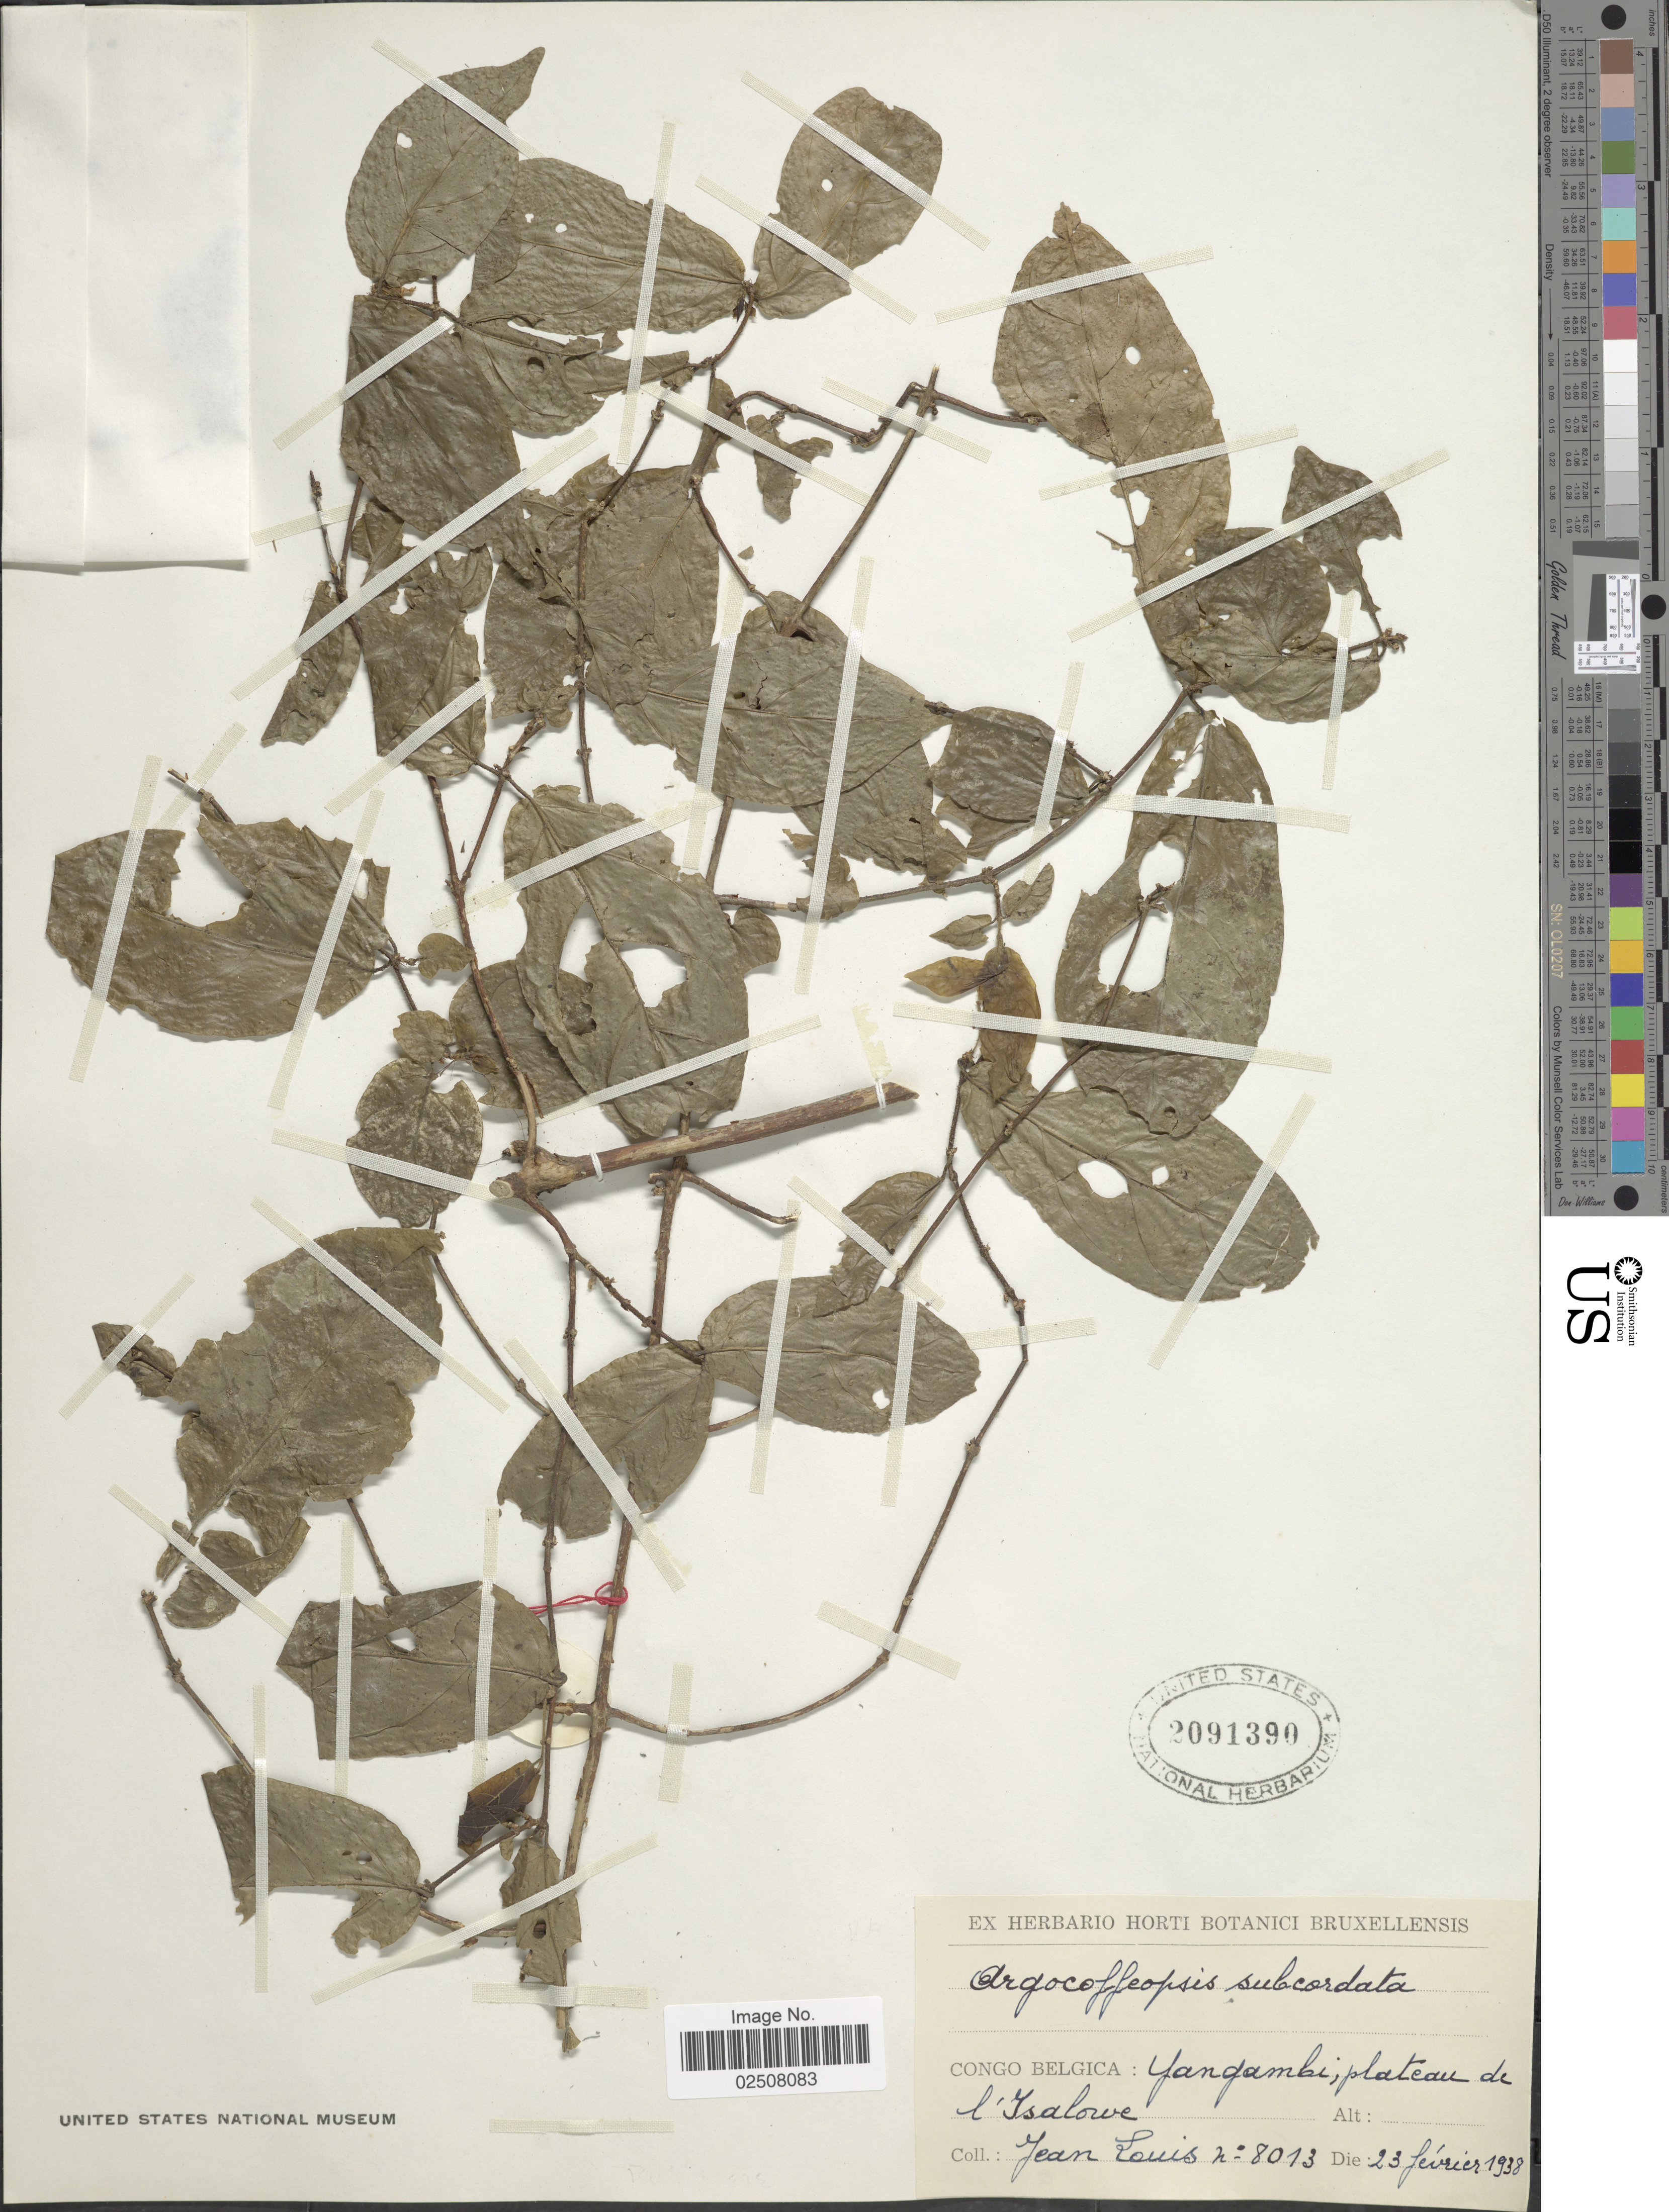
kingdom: Plantae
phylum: Tracheophyta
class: Magnoliopsida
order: Gentianales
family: Rubiaceae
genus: Argocoffeopsis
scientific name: Argocoffeopsis subcordata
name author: (Hiern) Lebrun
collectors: J. Louis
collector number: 8013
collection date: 1938-02-23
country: Congo, Democratic Republic of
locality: Congo Belgica: Yangambi; plateau de l'Isalowe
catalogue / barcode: US 2091390